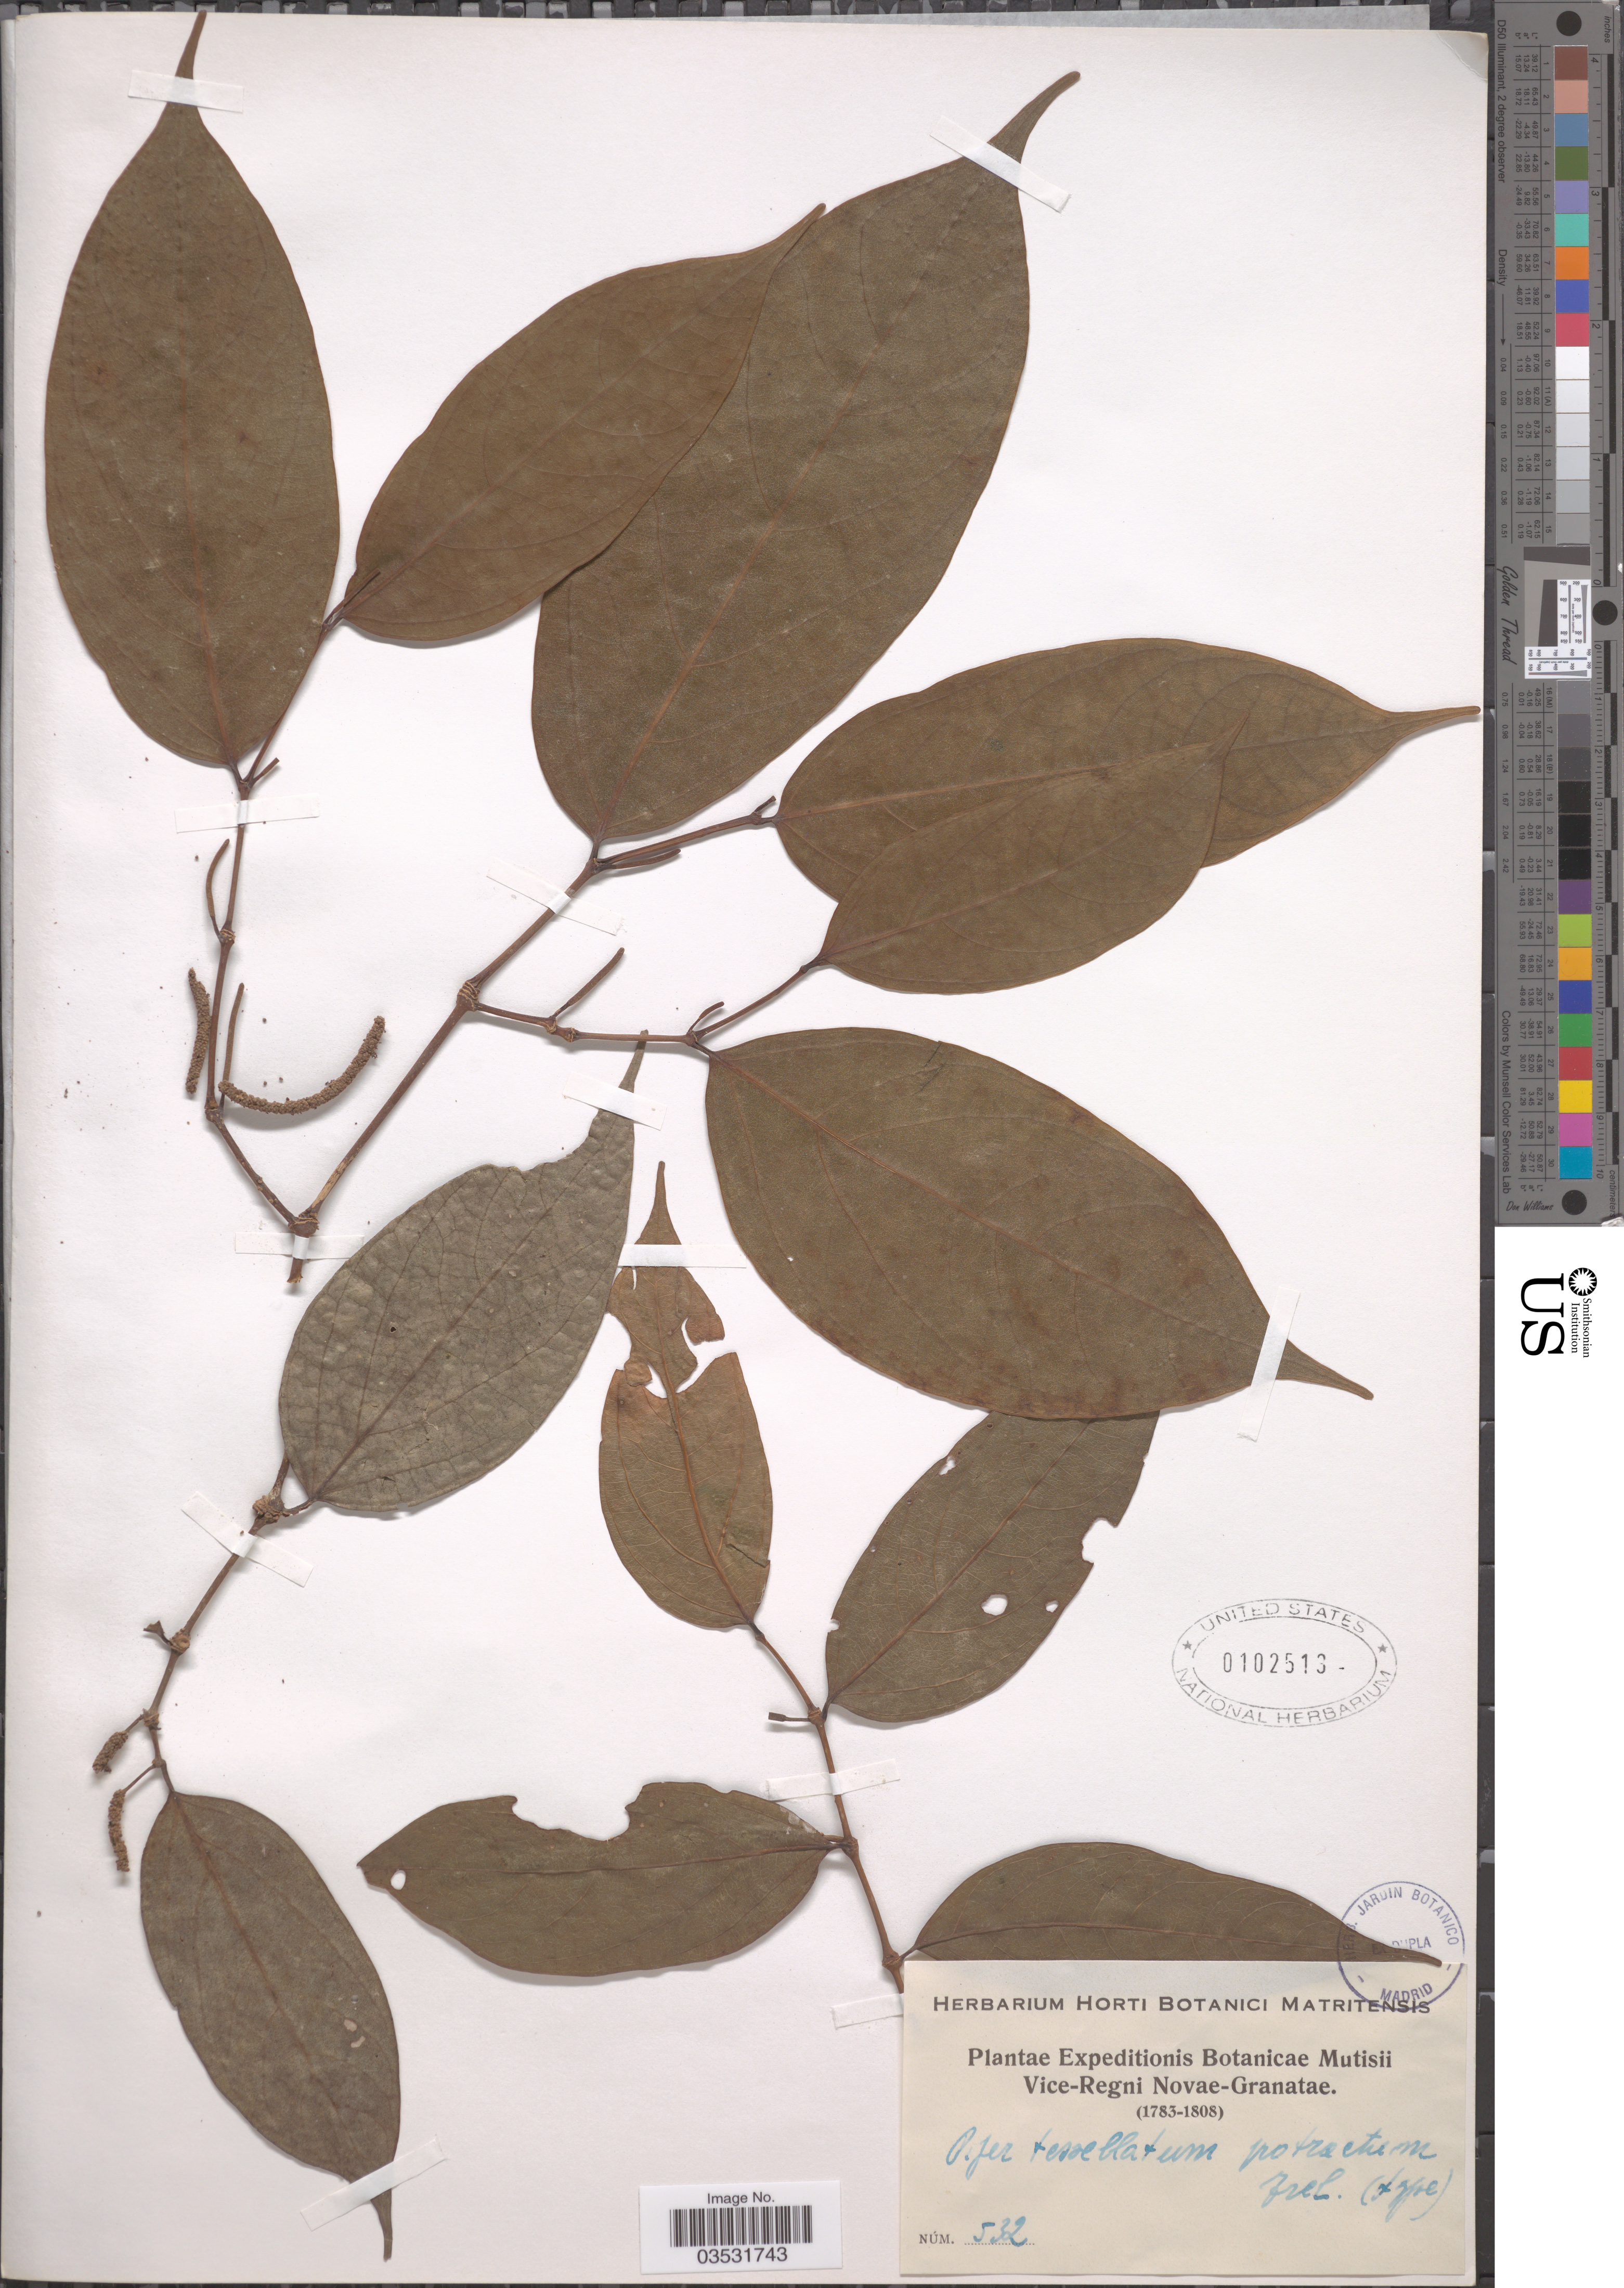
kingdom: Plantae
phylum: Tracheophyta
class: Magnoliopsida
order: Piperales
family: Piperaceae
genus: Piper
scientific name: Piper sp.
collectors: Expeditions Botanicae Mutisii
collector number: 532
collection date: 1783/1808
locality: Vice-Regni Novae-Granatae.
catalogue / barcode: US 102513